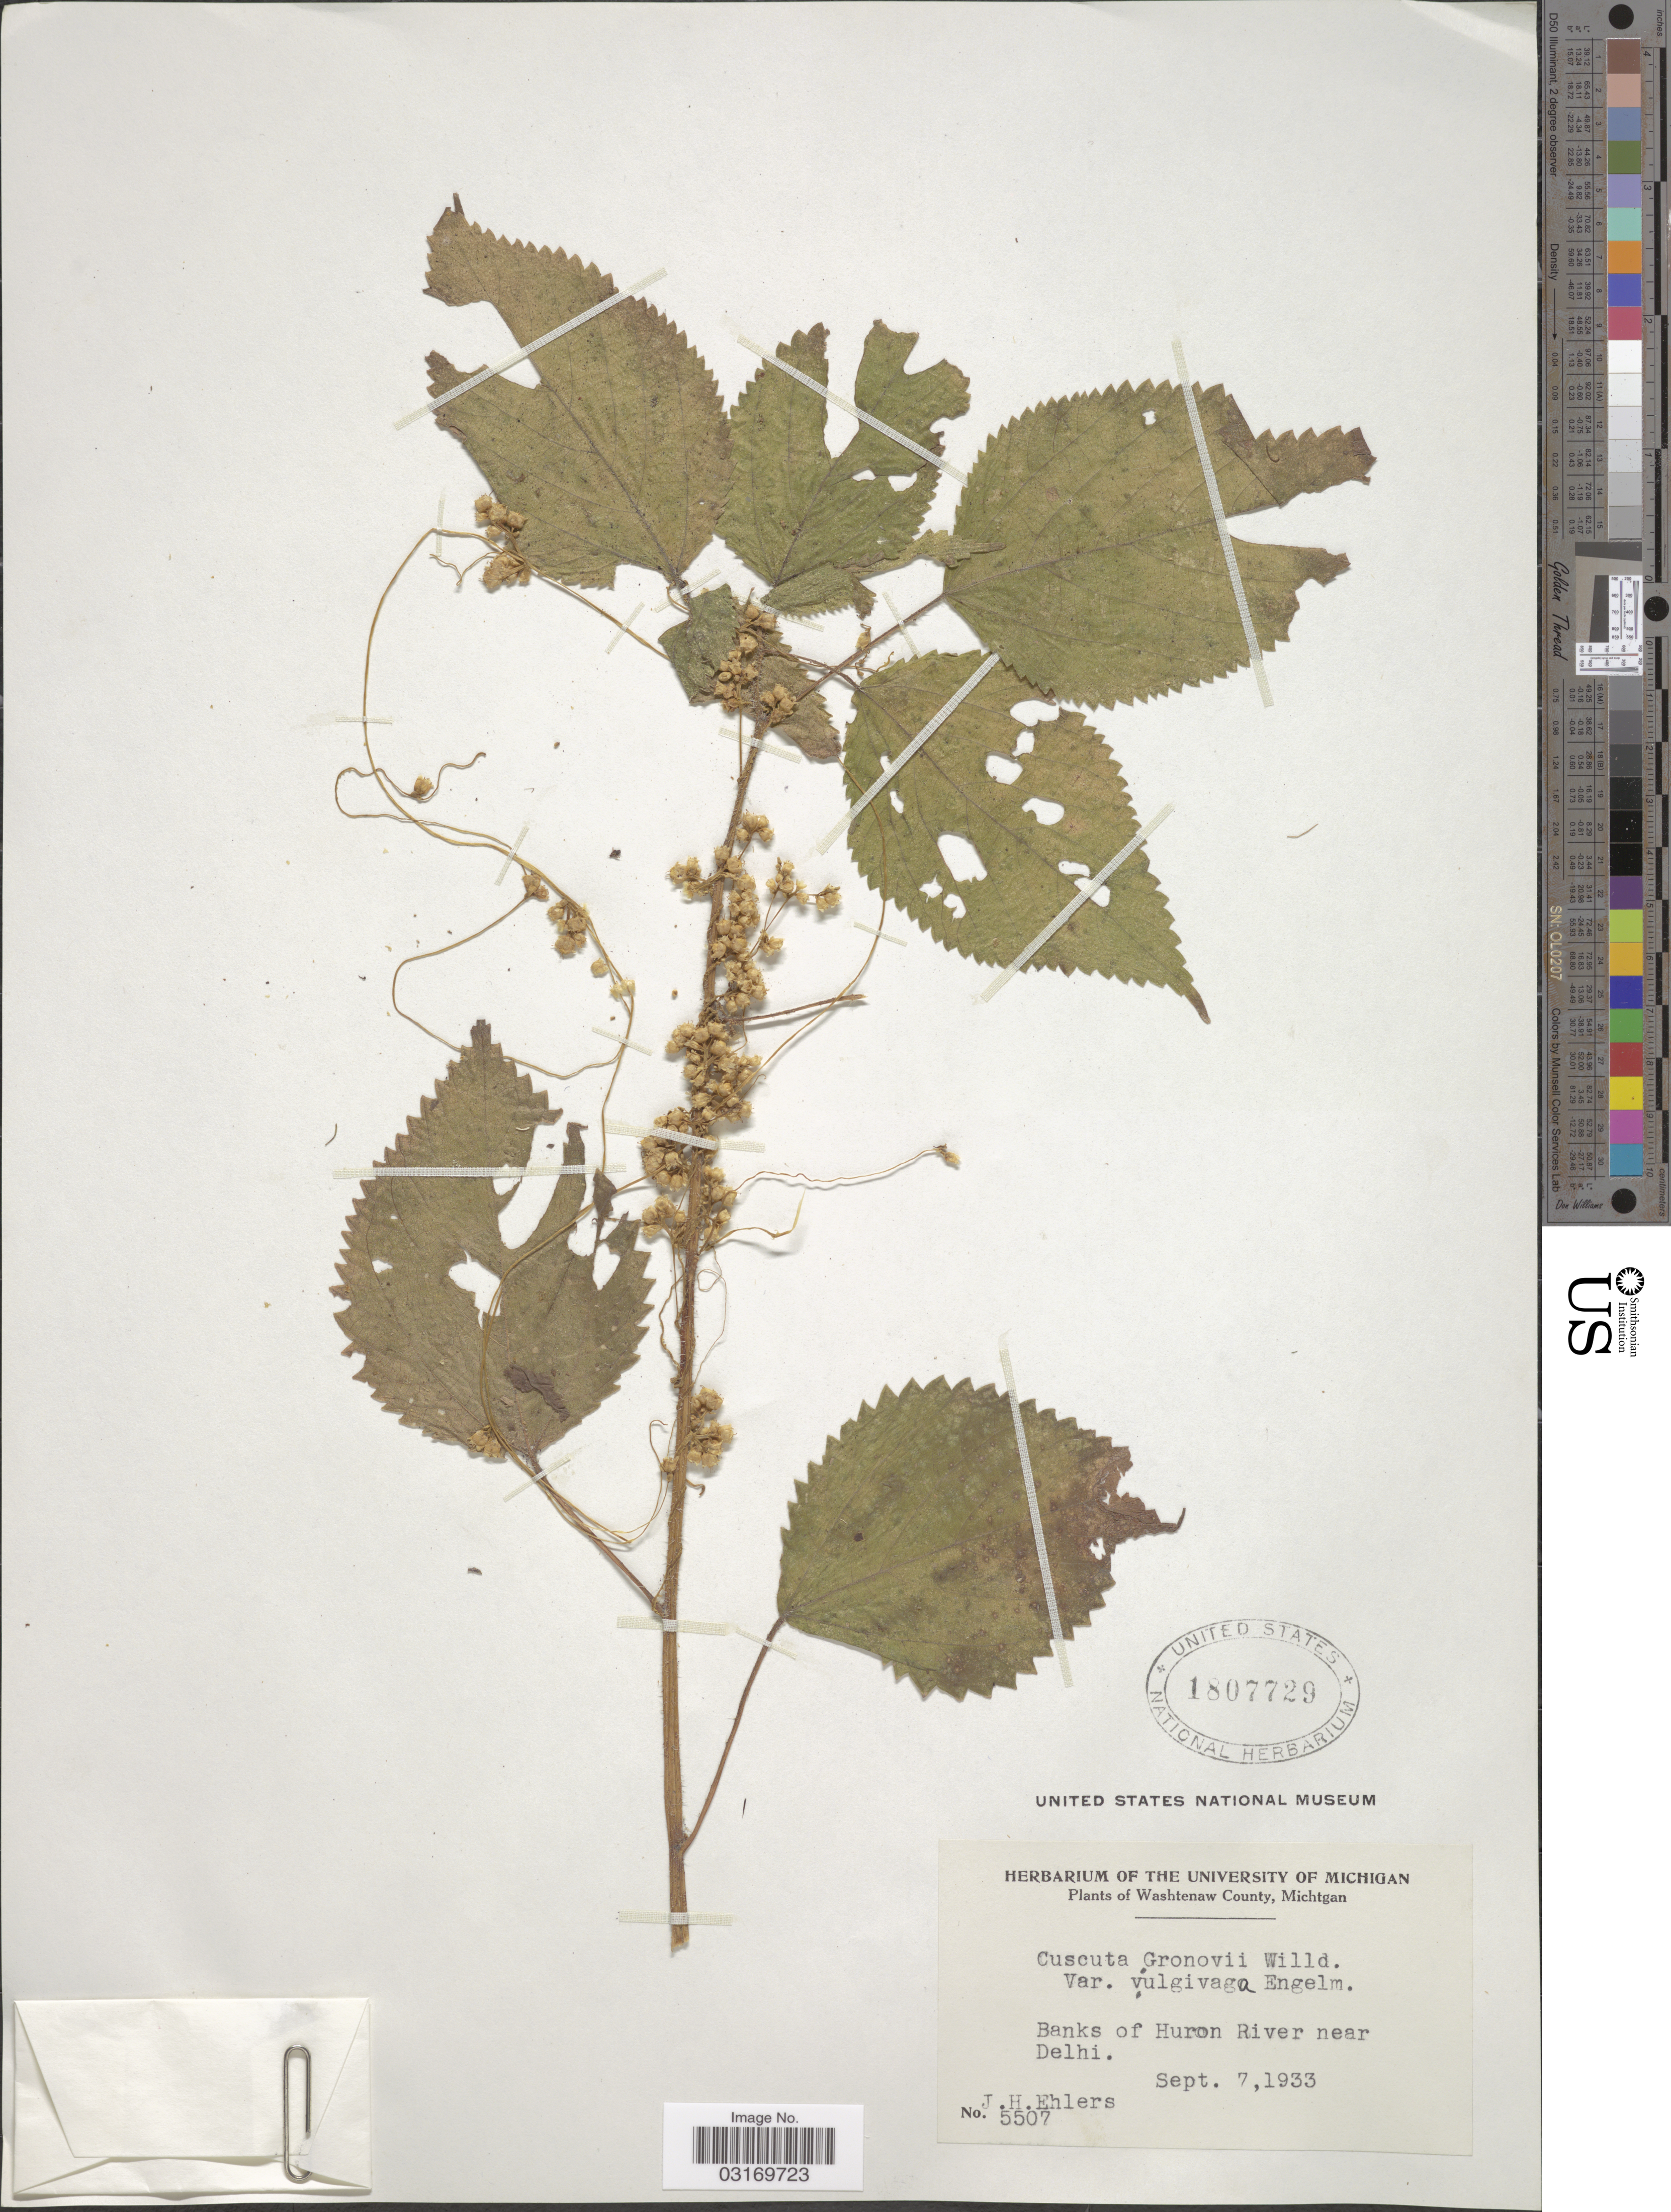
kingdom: Plantae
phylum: Tracheophyta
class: Magnoliopsida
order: Solanales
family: Convolvulaceae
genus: Cuscuta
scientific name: Cuscuta gronovii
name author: Willd. ex Schult.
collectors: J. H. Ehlers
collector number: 5507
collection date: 1933-09-07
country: United States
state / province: Michigan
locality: Washtenaw County, Michtgan. Banks of Huron River near Delhi.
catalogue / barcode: US 1807729